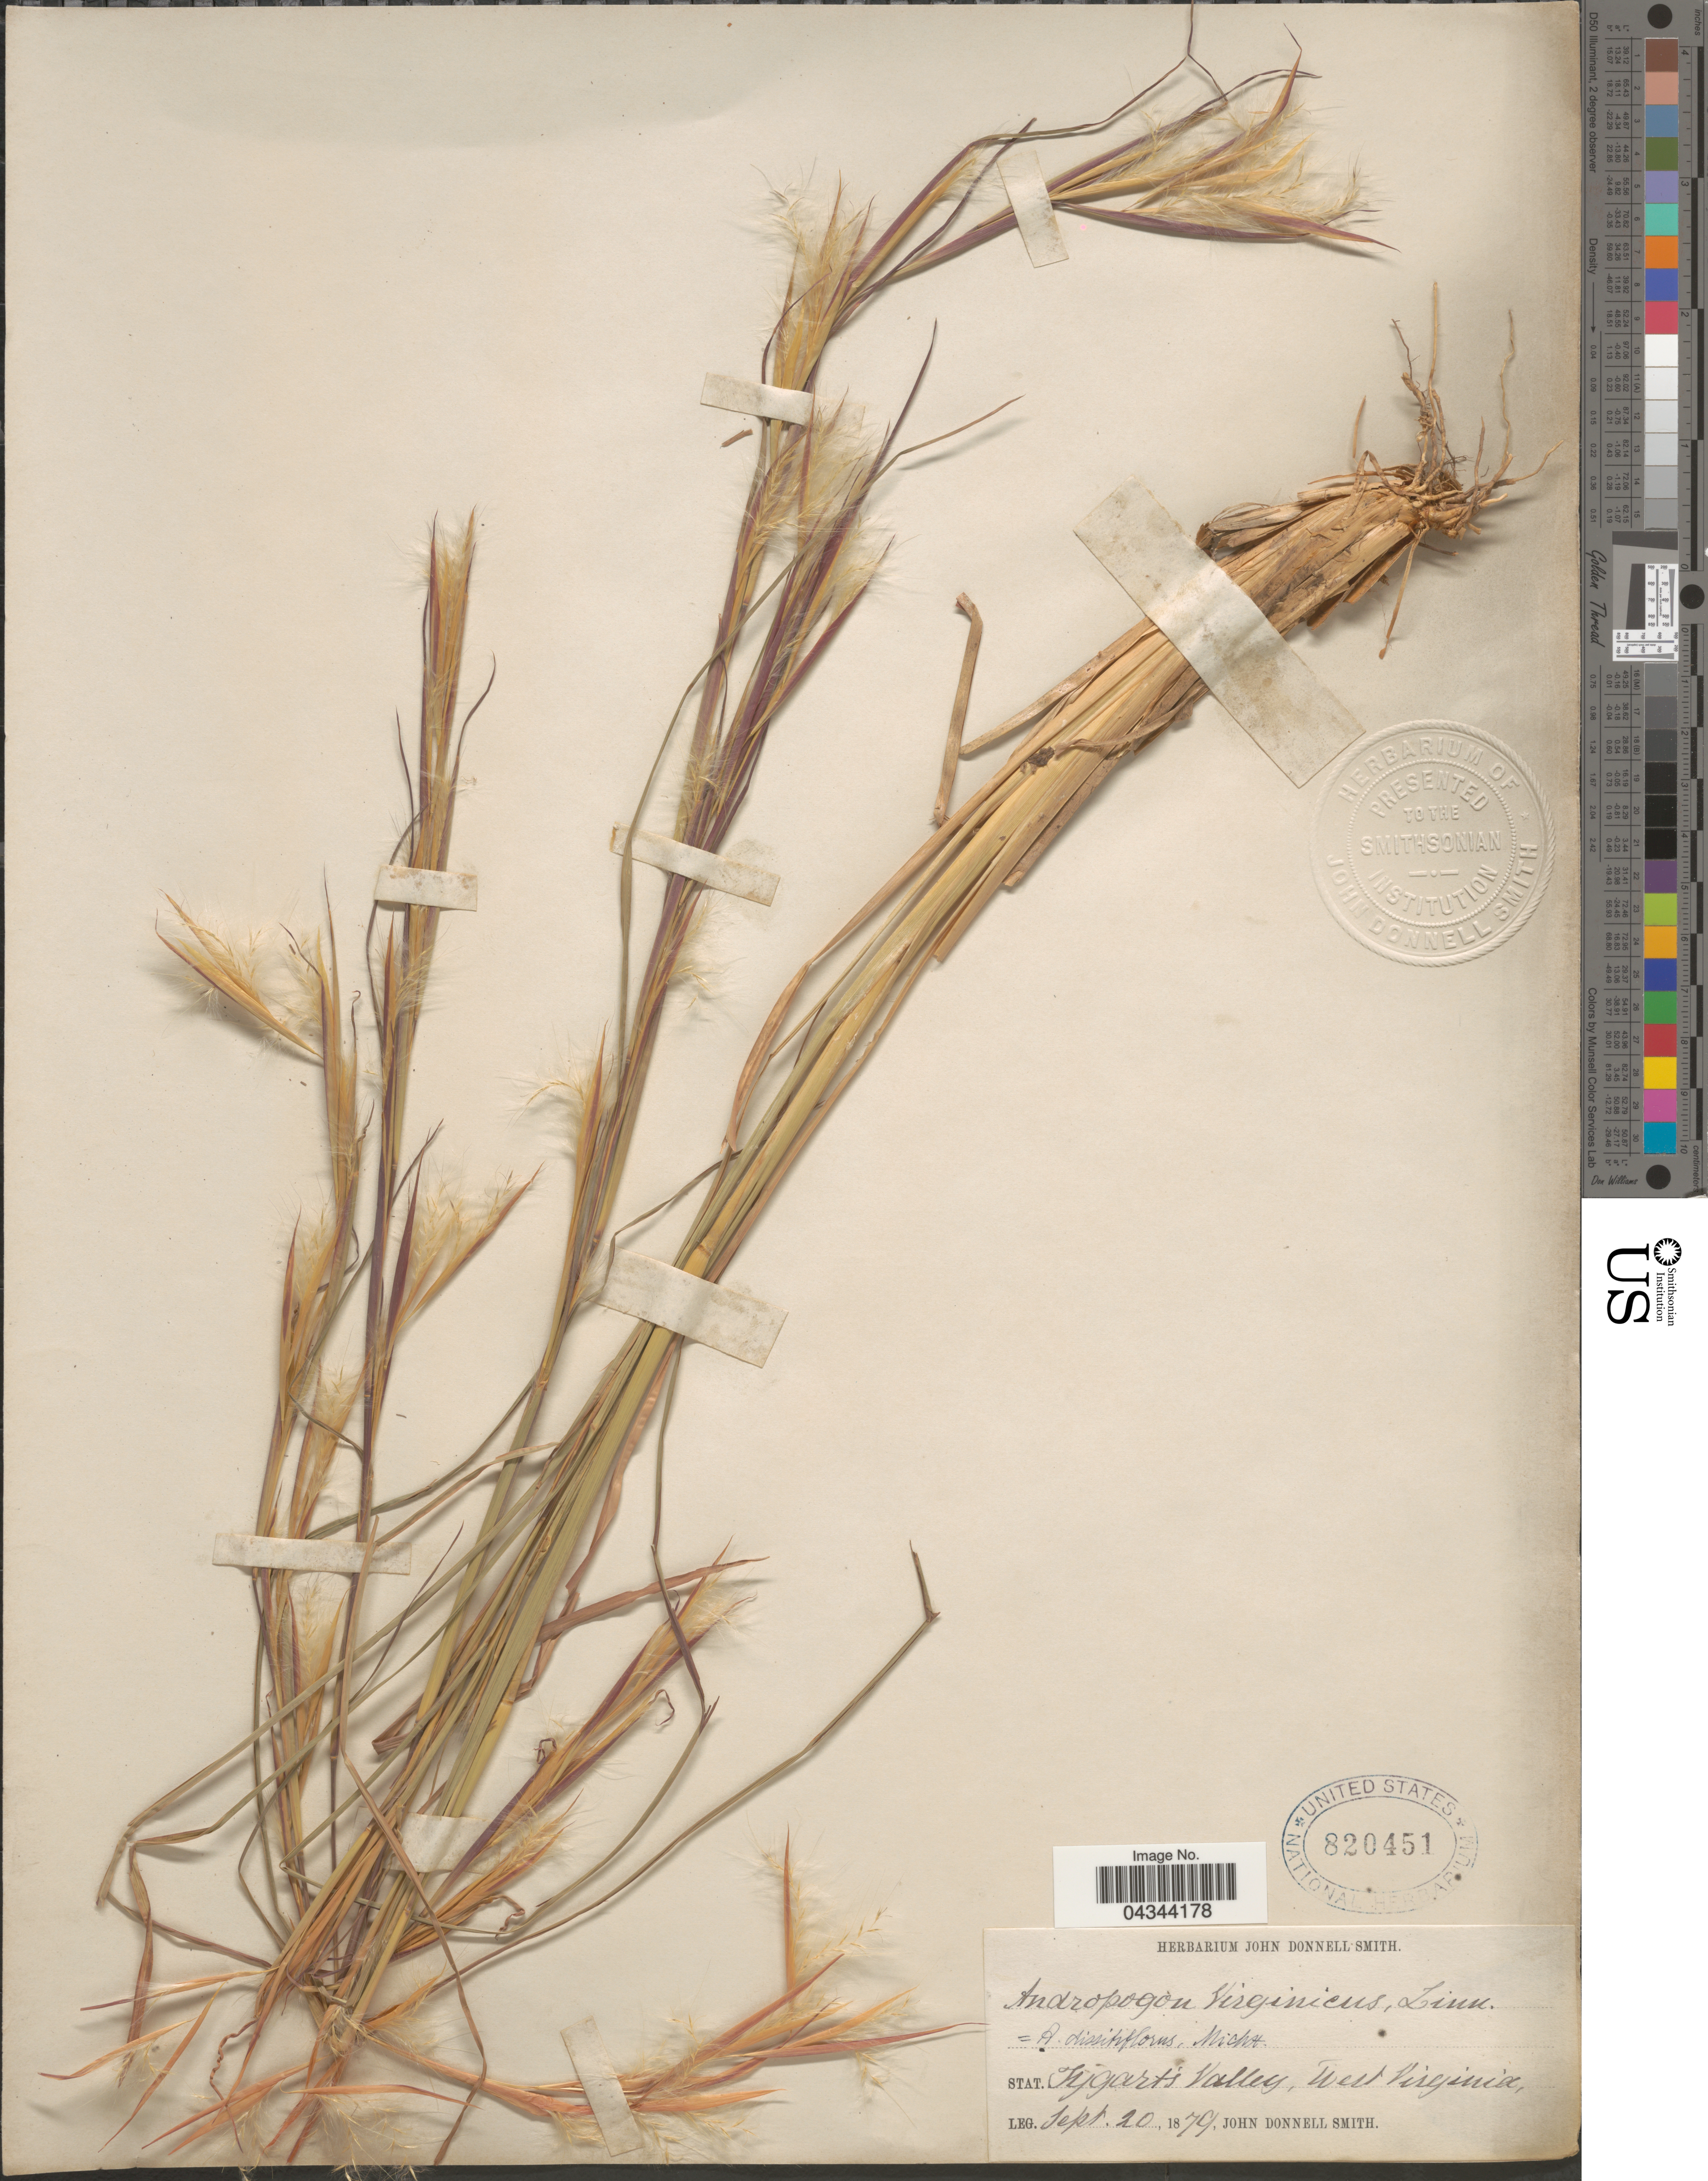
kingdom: Plantae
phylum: Tracheophyta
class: Liliopsida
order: Poales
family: Poaceae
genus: Andropogon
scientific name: Andropogon virginicus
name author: L.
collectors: J. Donnell Smith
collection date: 1879-09-20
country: United States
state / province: West Virginia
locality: Stat. Tygart's Valley.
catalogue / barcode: US 820451